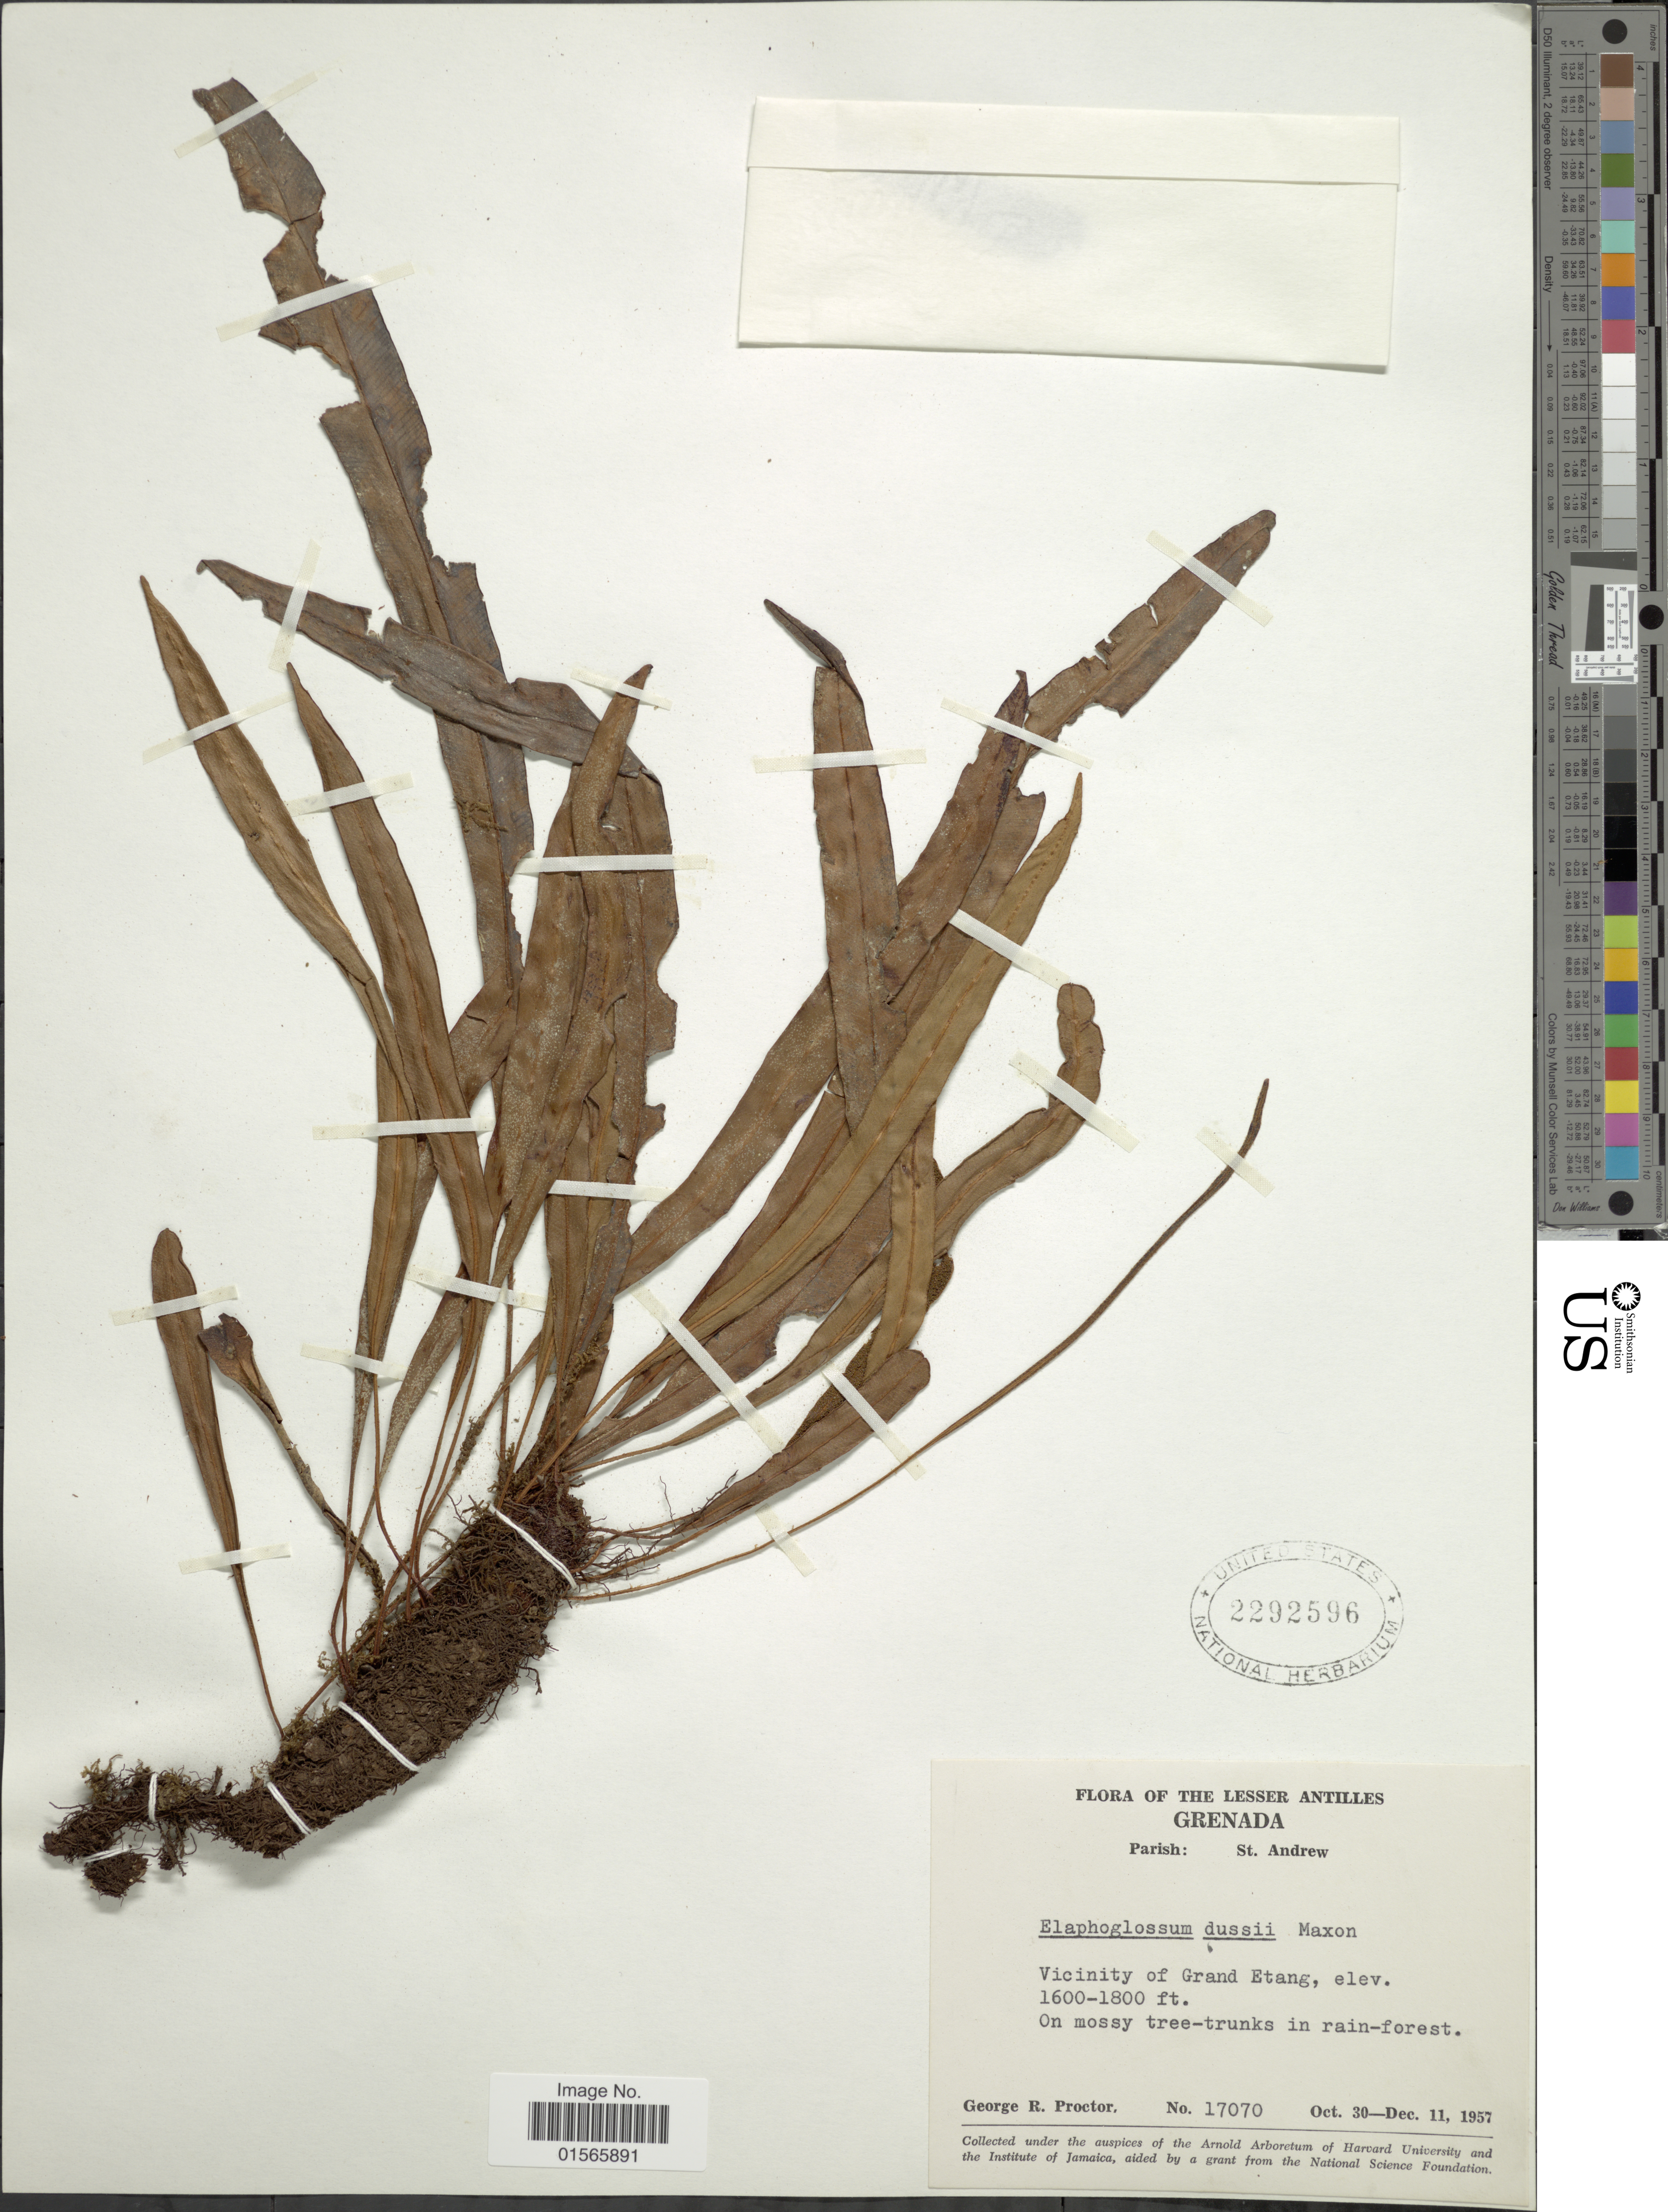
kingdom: Plantae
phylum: Tracheophyta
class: Polypodiopsida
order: Polypodiales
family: Dryopteridaceae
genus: Elaphoglossum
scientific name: Elaphoglossum petiolatum var. dussii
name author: (Underw. ex Maxon) Proctor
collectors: G. R. Proctor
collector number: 17070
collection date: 1957-10-30/1957-12-11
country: Grenada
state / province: Saint Andrew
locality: The Lesser Antilles, Parish: St Andrew, Vicinity of Grand Etang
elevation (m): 488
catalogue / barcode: US 2292596